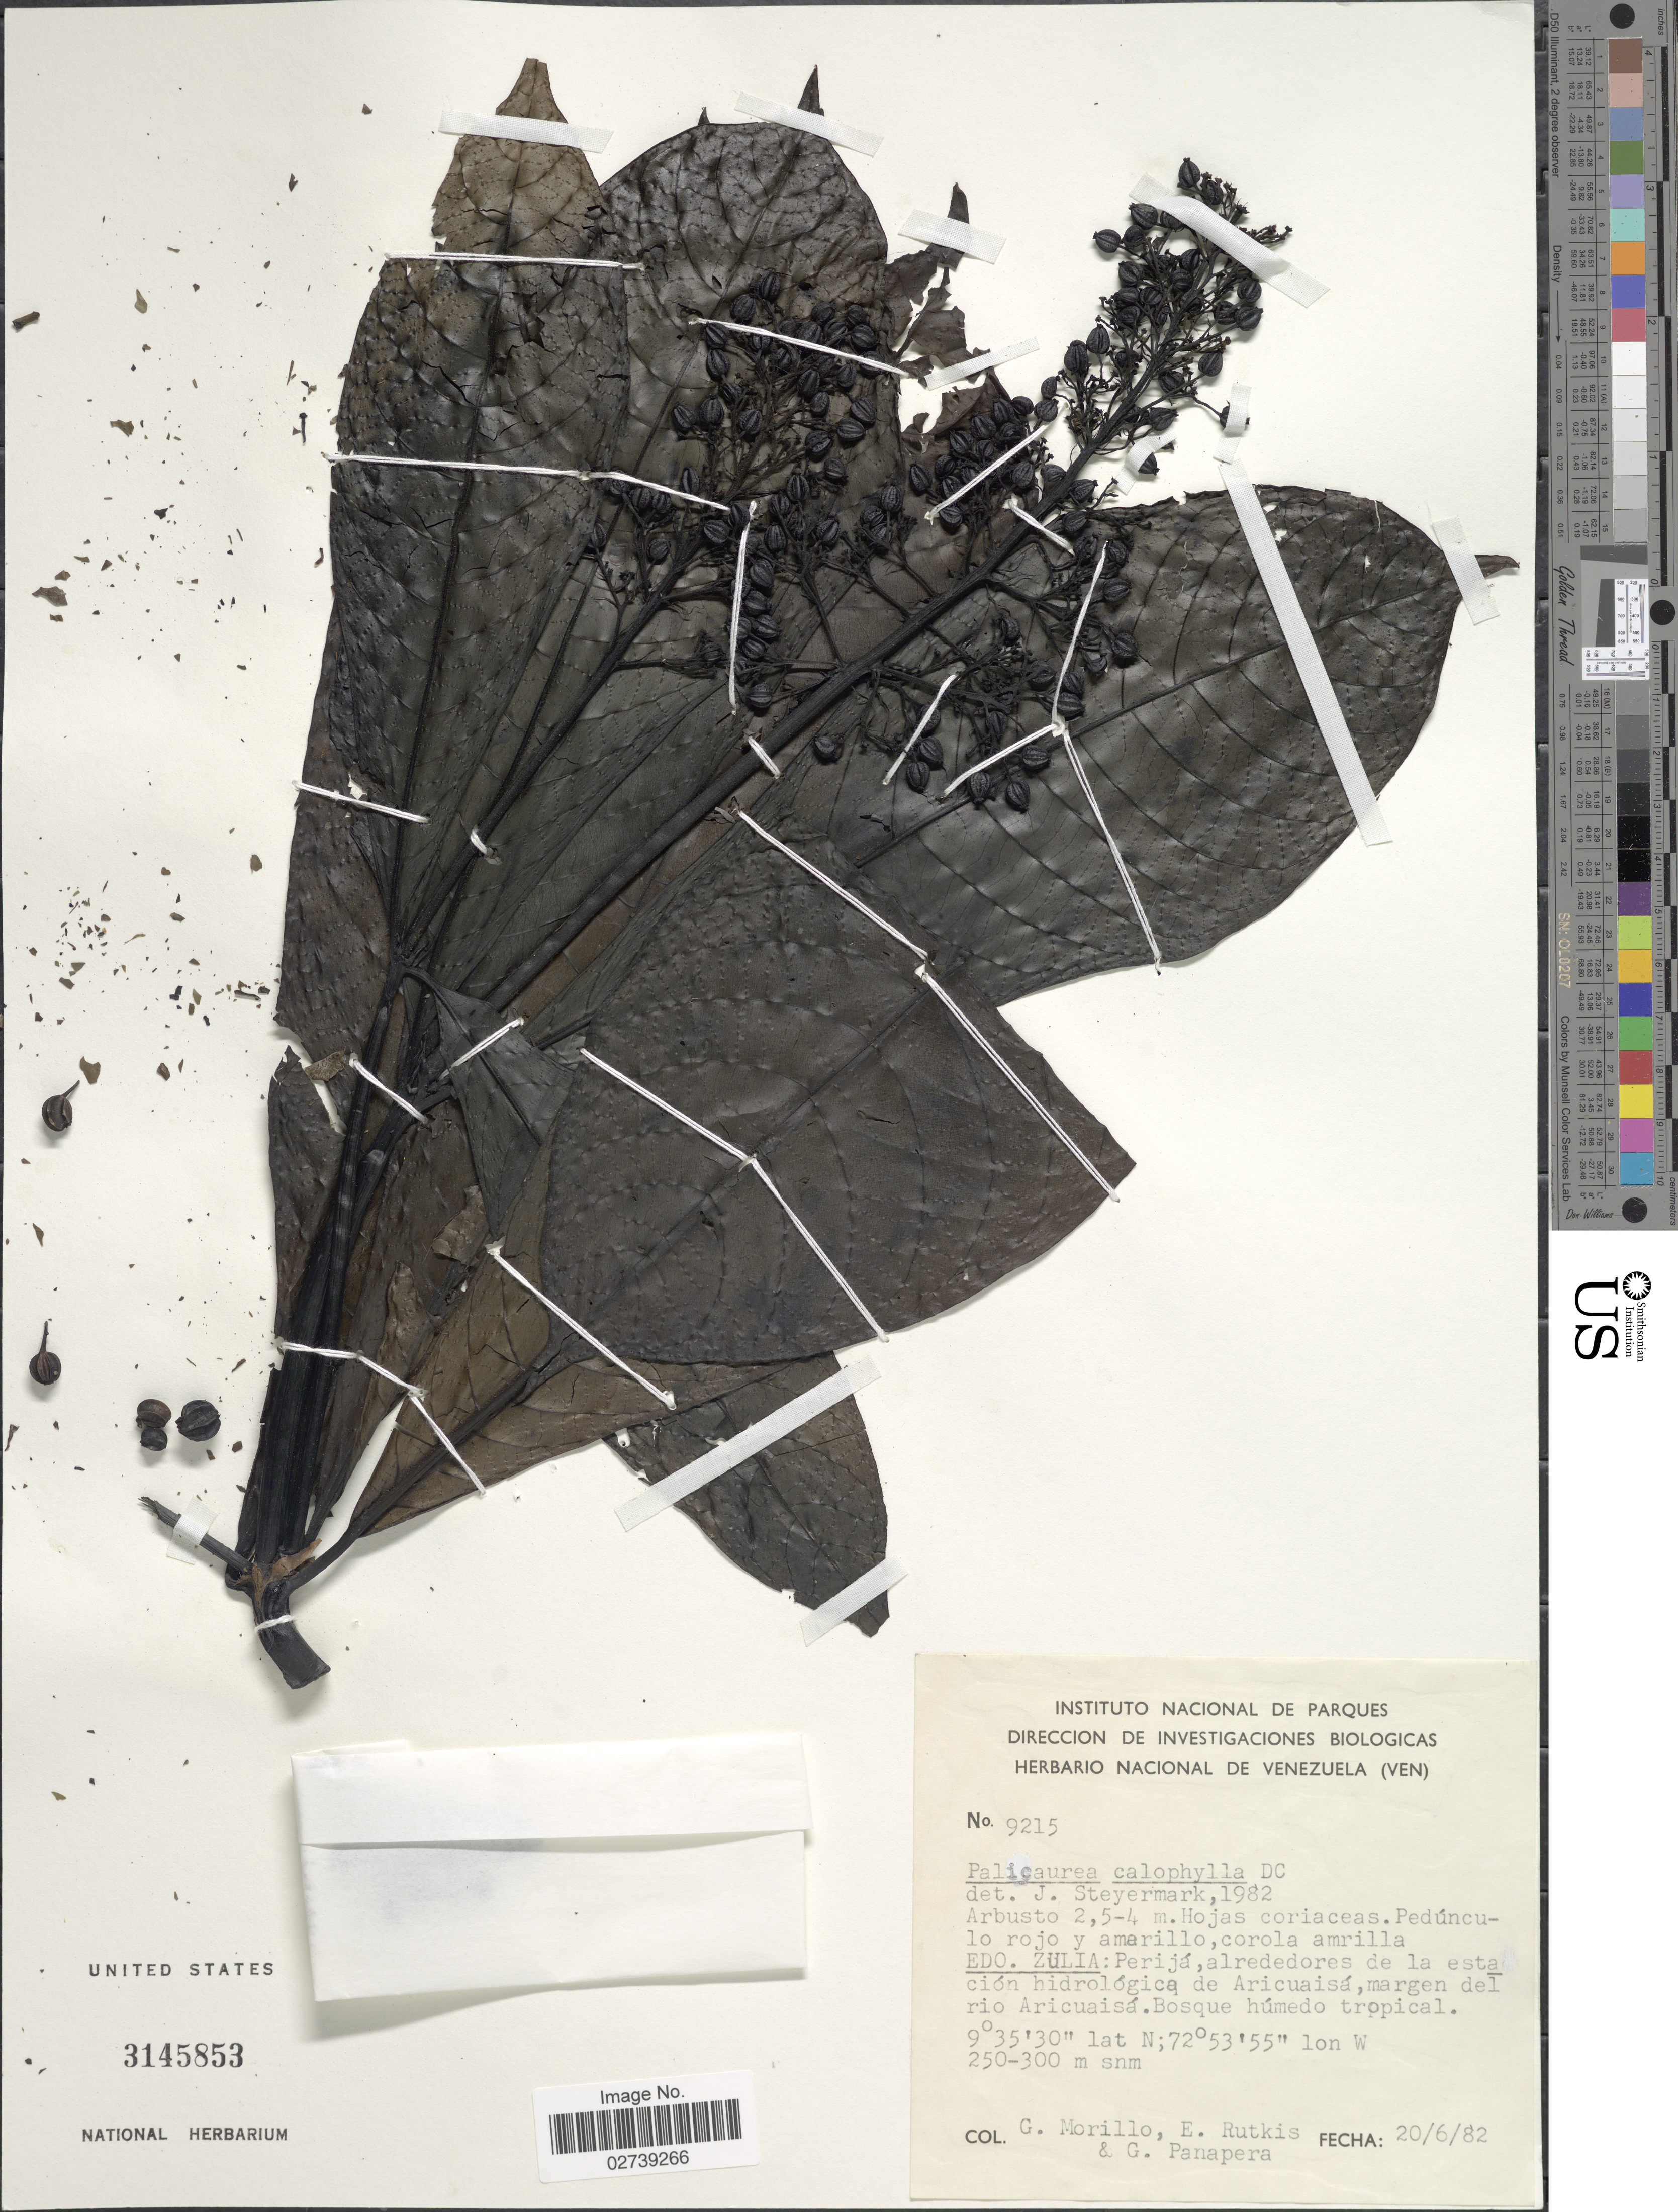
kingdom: Plantae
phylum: Tracheophyta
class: Magnoliopsida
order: Gentianales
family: Rubiaceae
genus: Palicourea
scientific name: Palicourea calophylla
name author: DC.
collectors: G. Morillo, E. Rutkis & G. Panapera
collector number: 9215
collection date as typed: Transcribed d/m/y: 20/6/82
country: Venezuela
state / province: Zulia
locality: Perijá, alrededores de la estacion hidrologica de Aricuaisá, margen del rio Aricuaisá.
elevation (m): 250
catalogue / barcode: US 3145853